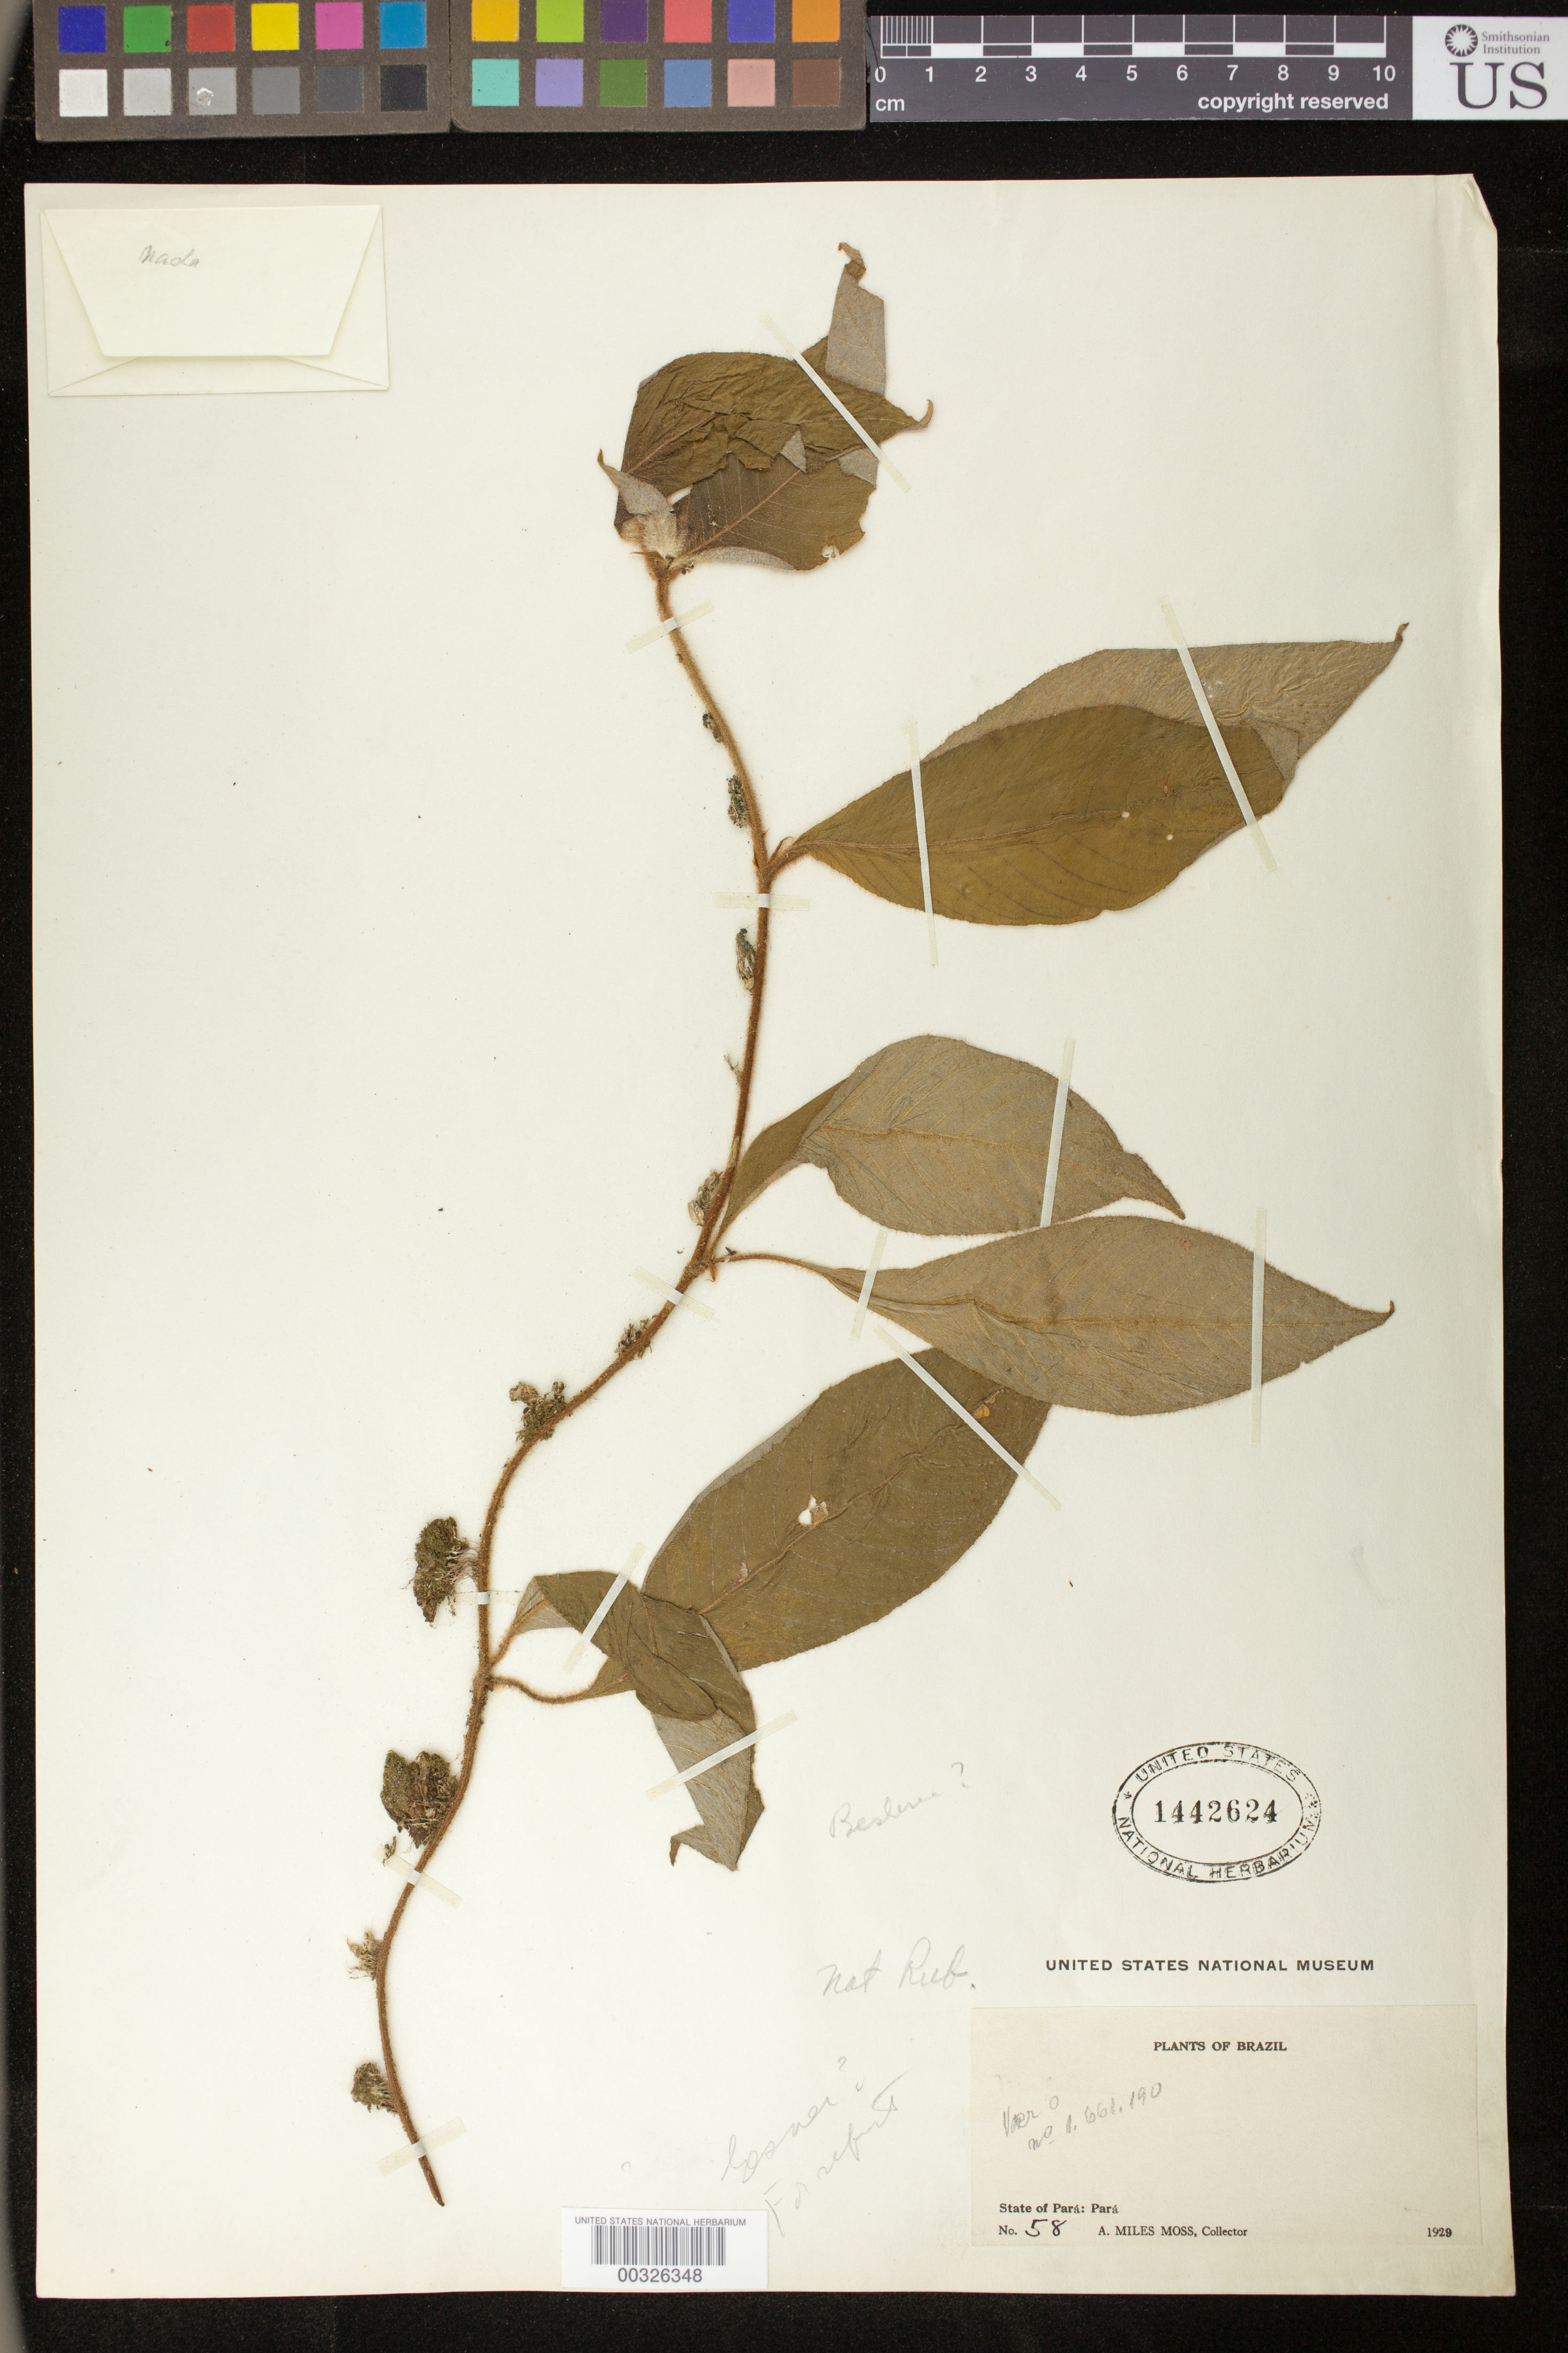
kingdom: Plantae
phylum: Tracheophyta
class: Magnoliopsida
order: Lamiales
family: Gesneriaceae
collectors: A. Moss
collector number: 58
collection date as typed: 1929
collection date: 1929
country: Brazil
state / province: Pará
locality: Para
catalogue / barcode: US 1442624